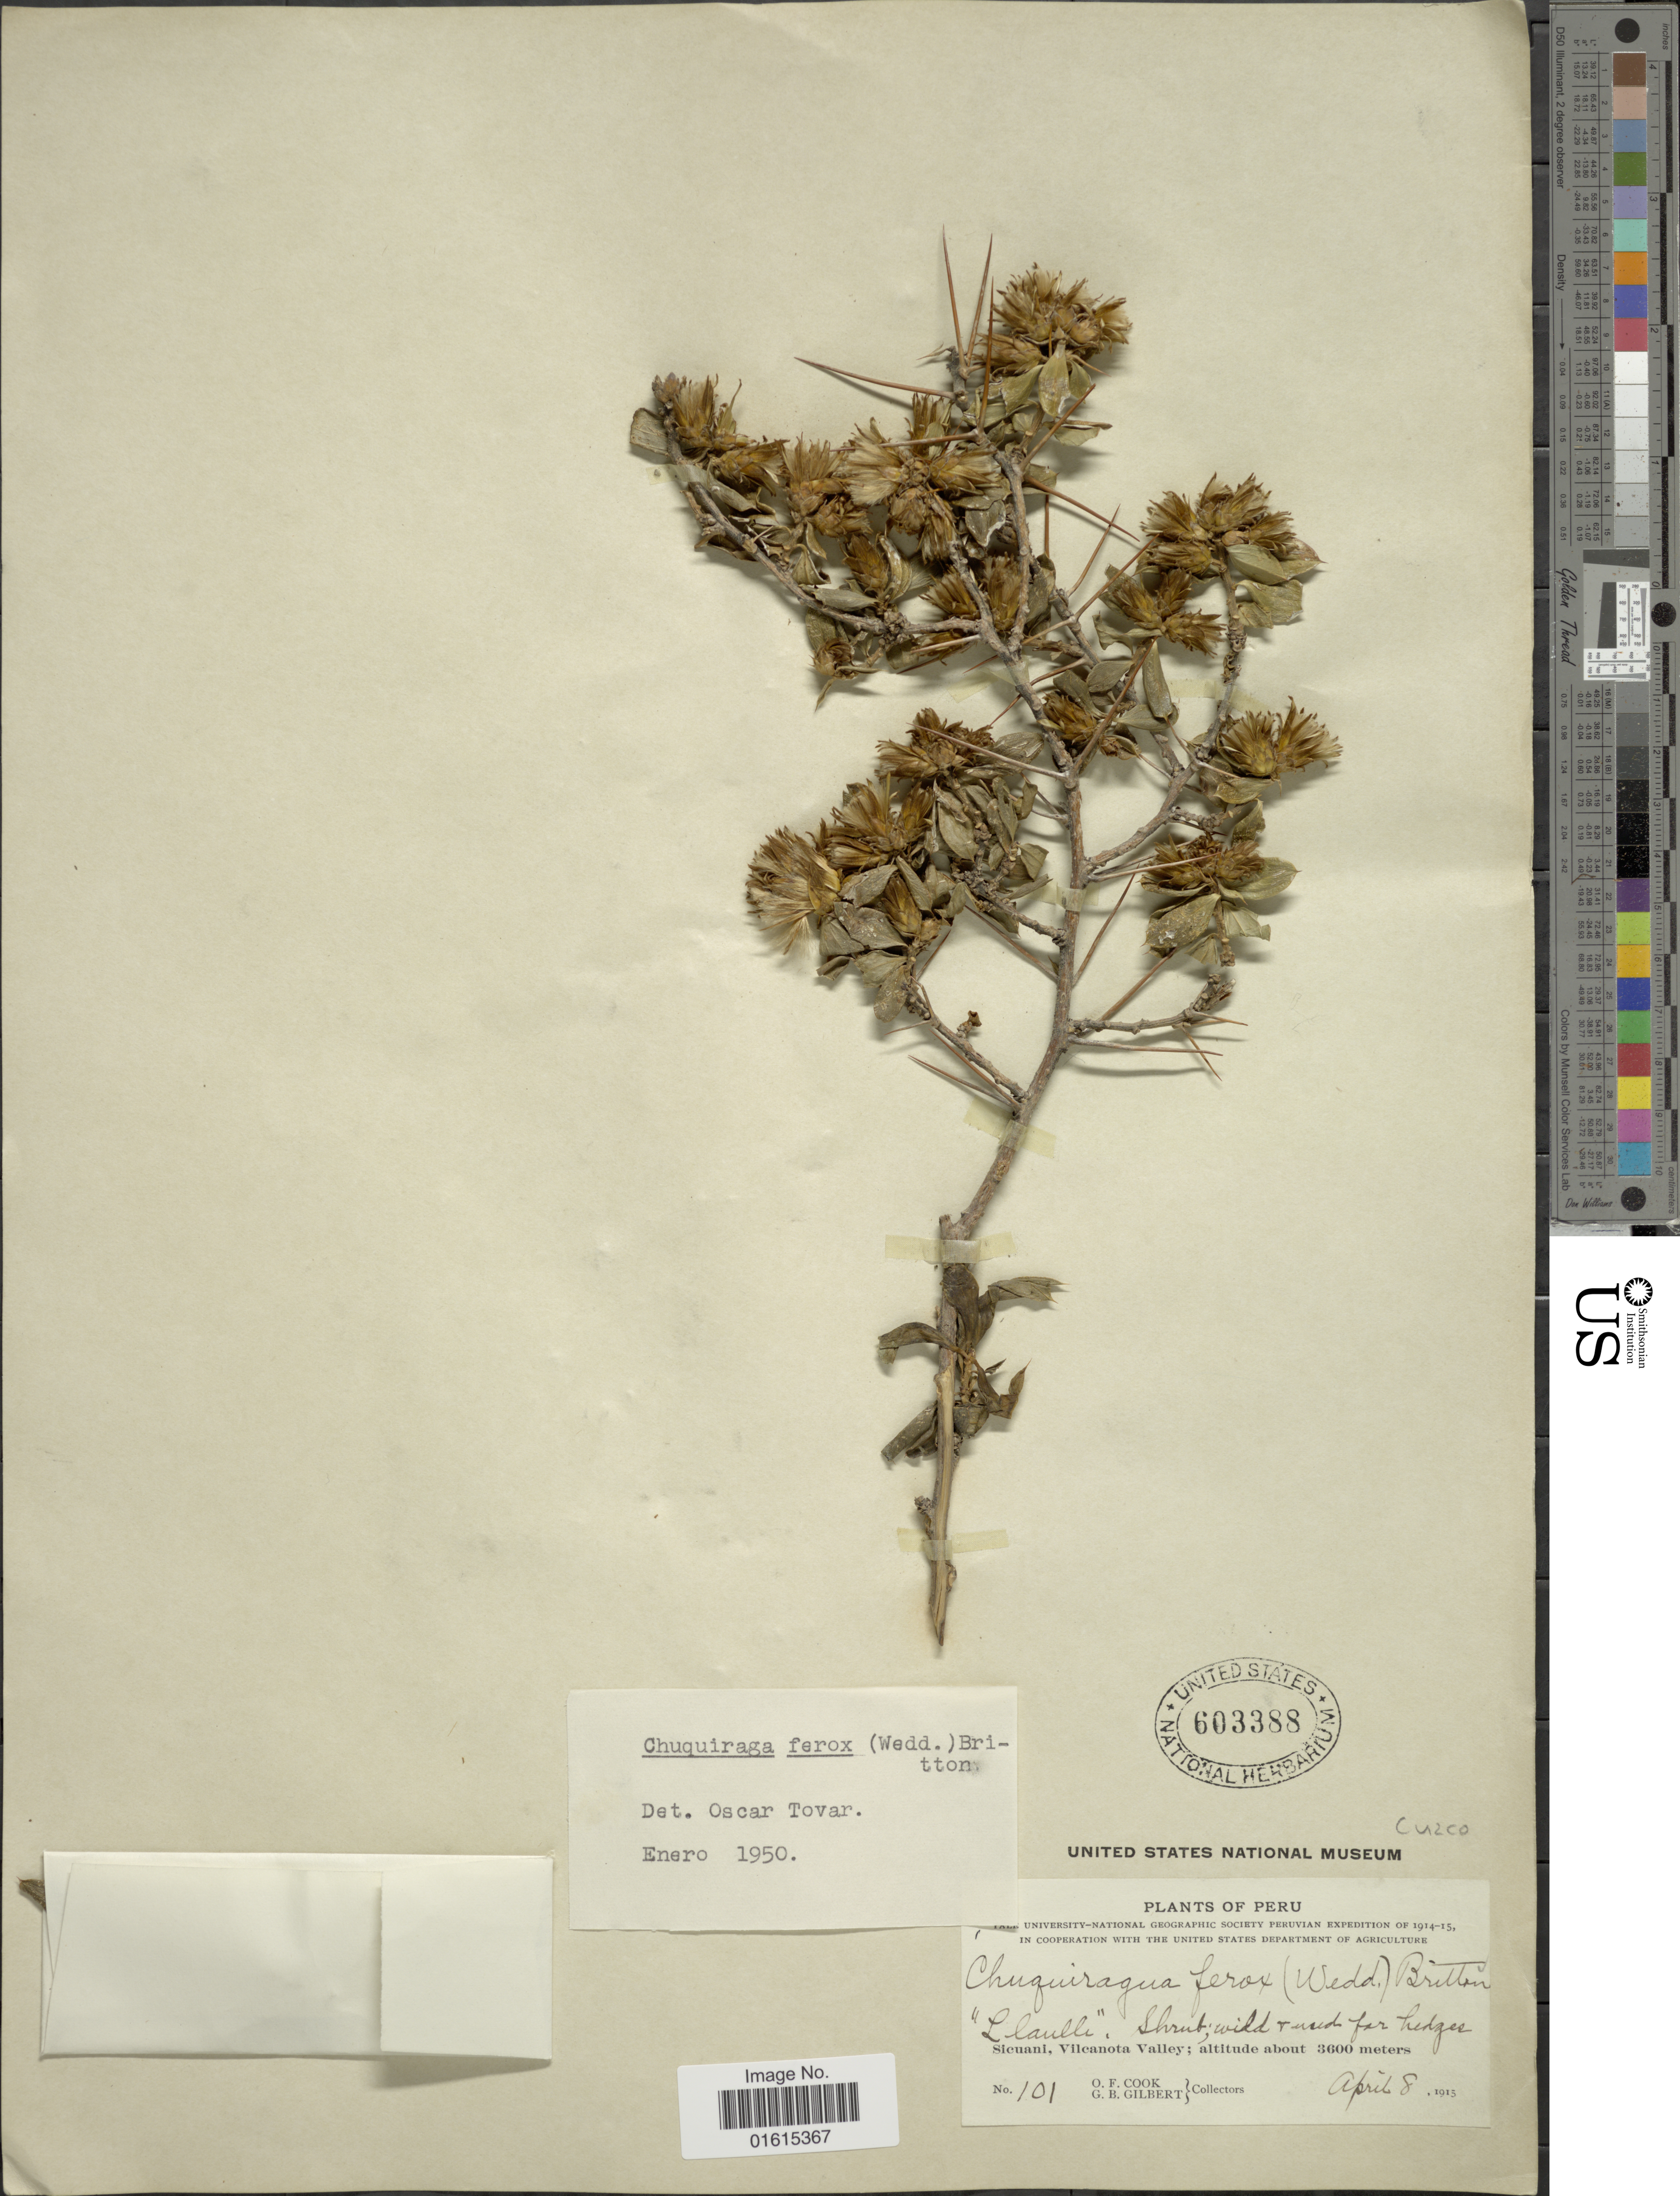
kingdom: Plantae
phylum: Tracheophyta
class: Magnoliopsida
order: Asterales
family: Asteraceae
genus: Dasyphyllum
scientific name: Dasyphyllum ferox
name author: (Wedd.) Cabrera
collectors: O. F. Cook & G. B. Gilbert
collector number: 101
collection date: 1915-04-08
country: Peru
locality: Sicuani, Vilcanota Valley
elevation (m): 3600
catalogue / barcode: US 603388